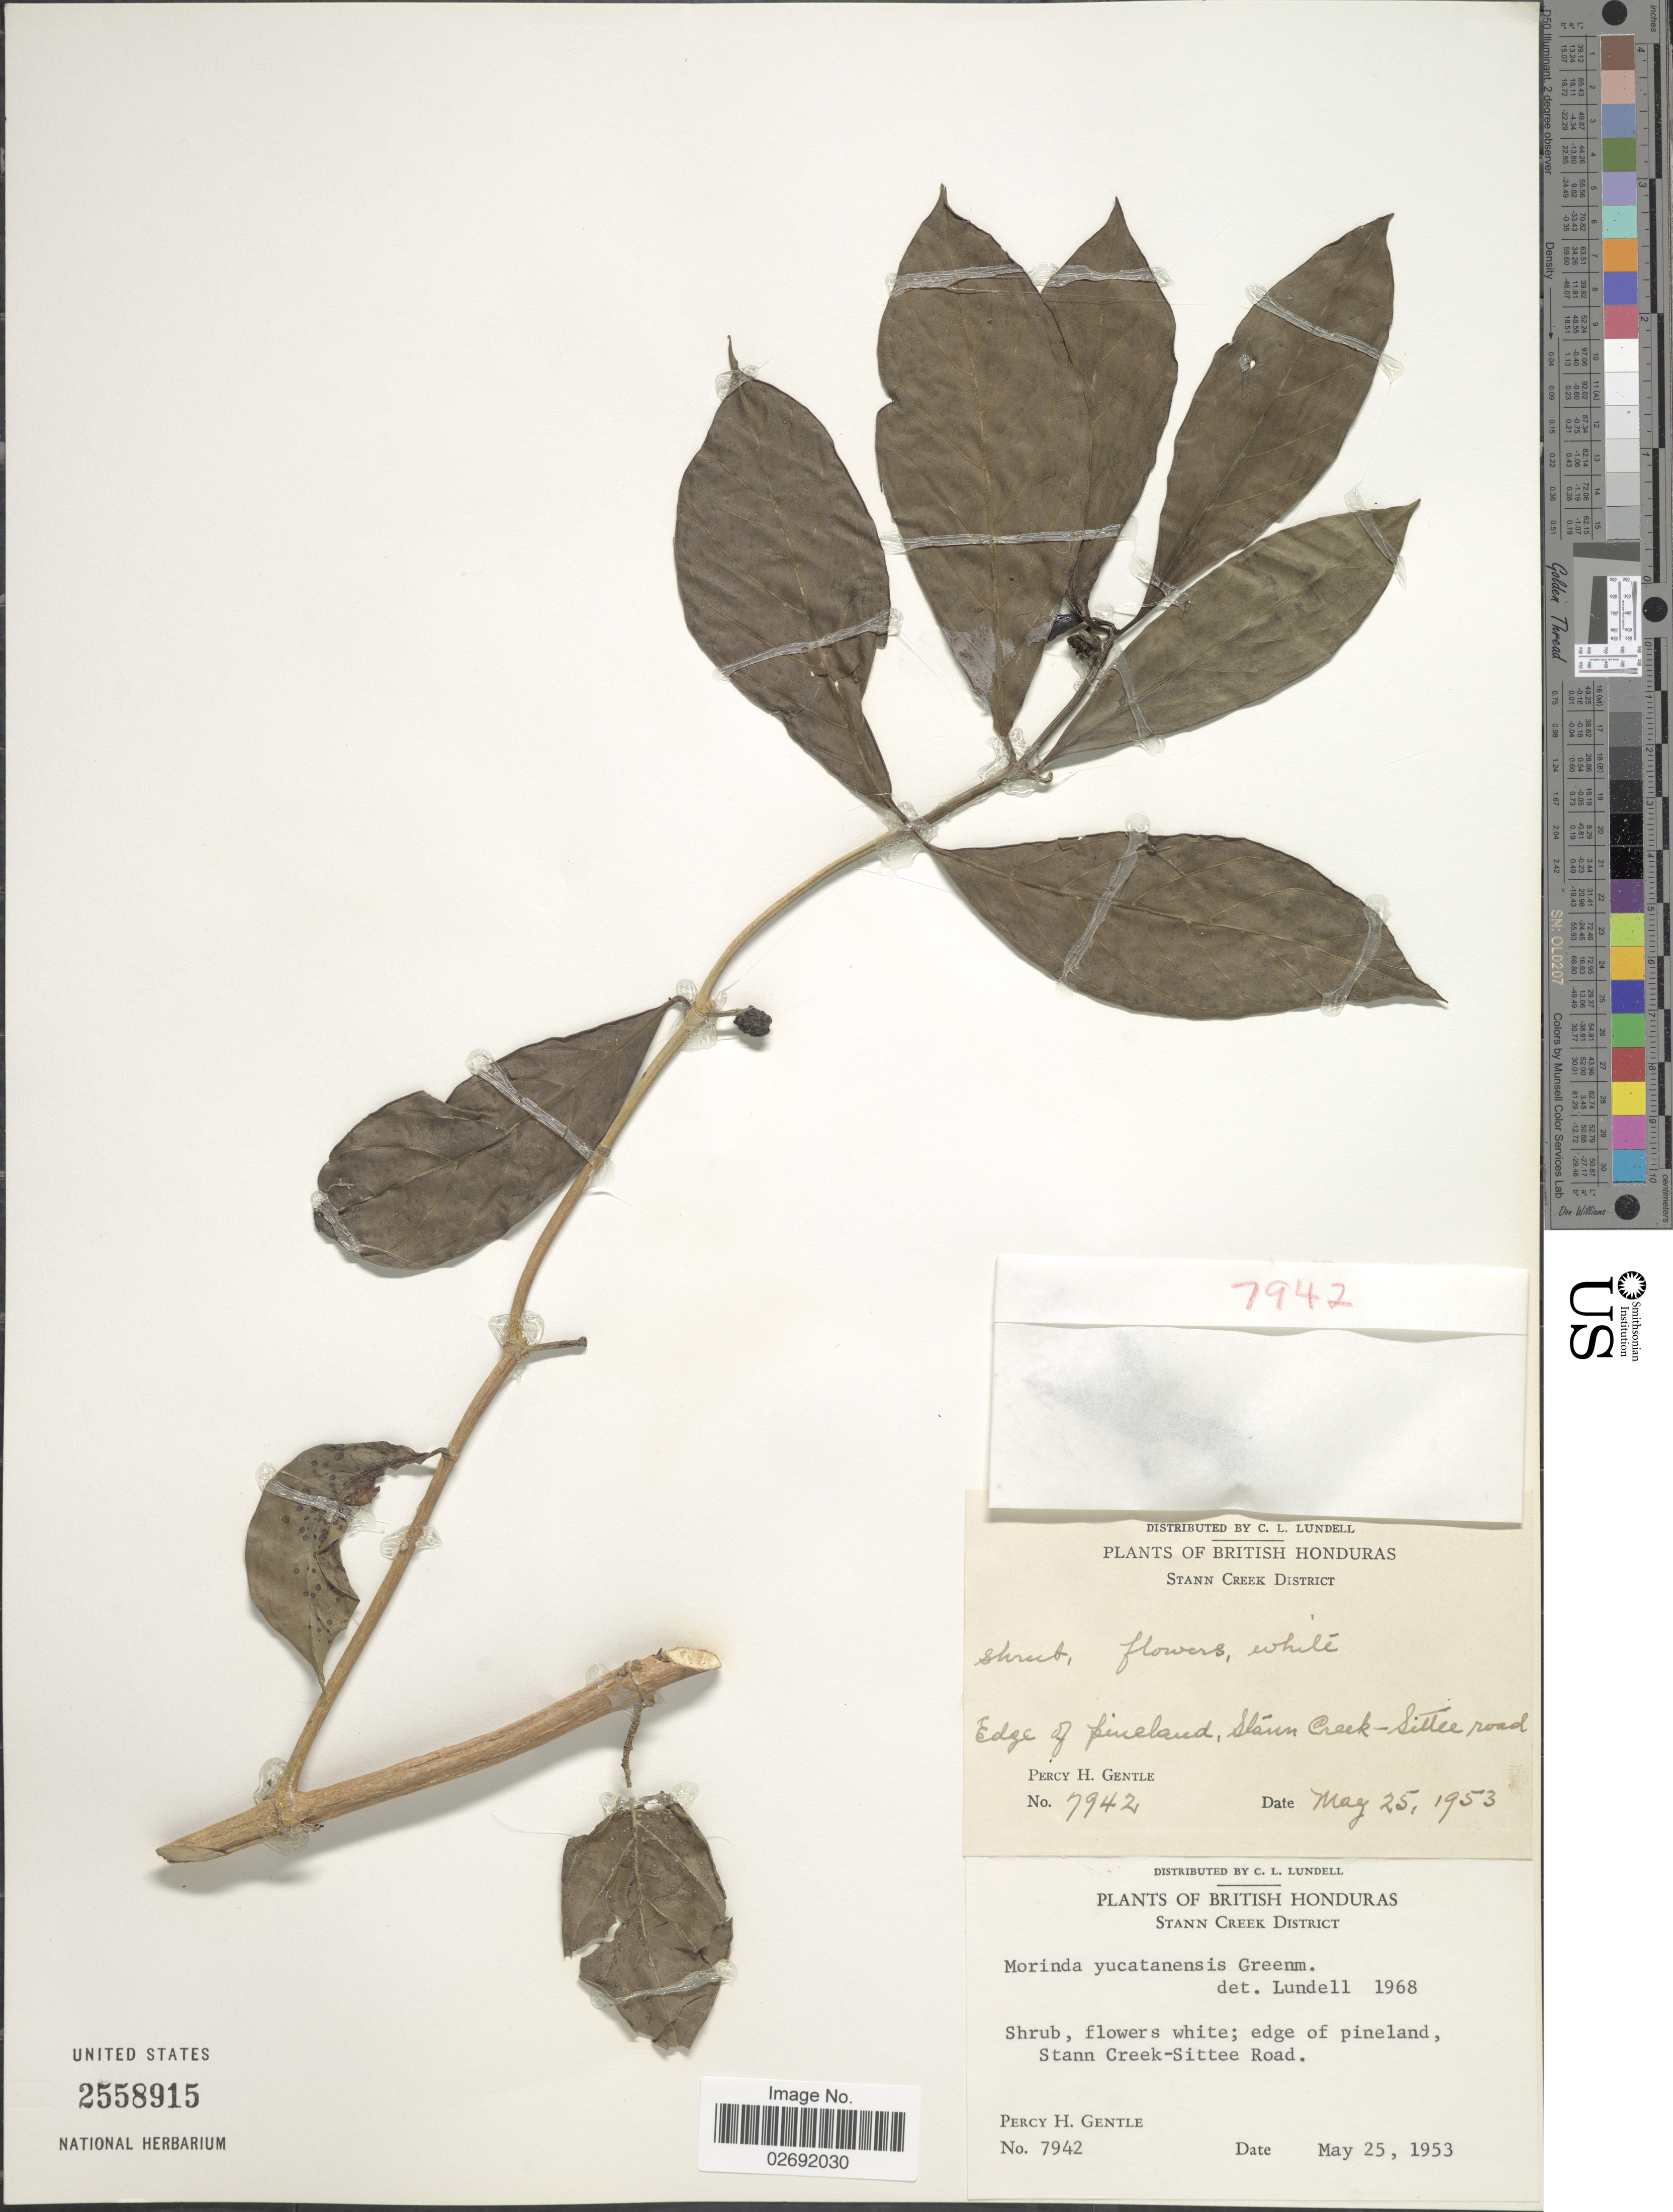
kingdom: Plantae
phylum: Tracheophyta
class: Magnoliopsida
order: Gentianales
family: Rubiaceae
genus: Morinda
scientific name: Morinda yucatanensis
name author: Greenm.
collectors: P. H. Gentle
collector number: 7942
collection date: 1953-05-25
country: Belize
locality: British Honduras, Stann Creek District, edge of pineland, Stann Creek-Sittee Road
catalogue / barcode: US 2558915